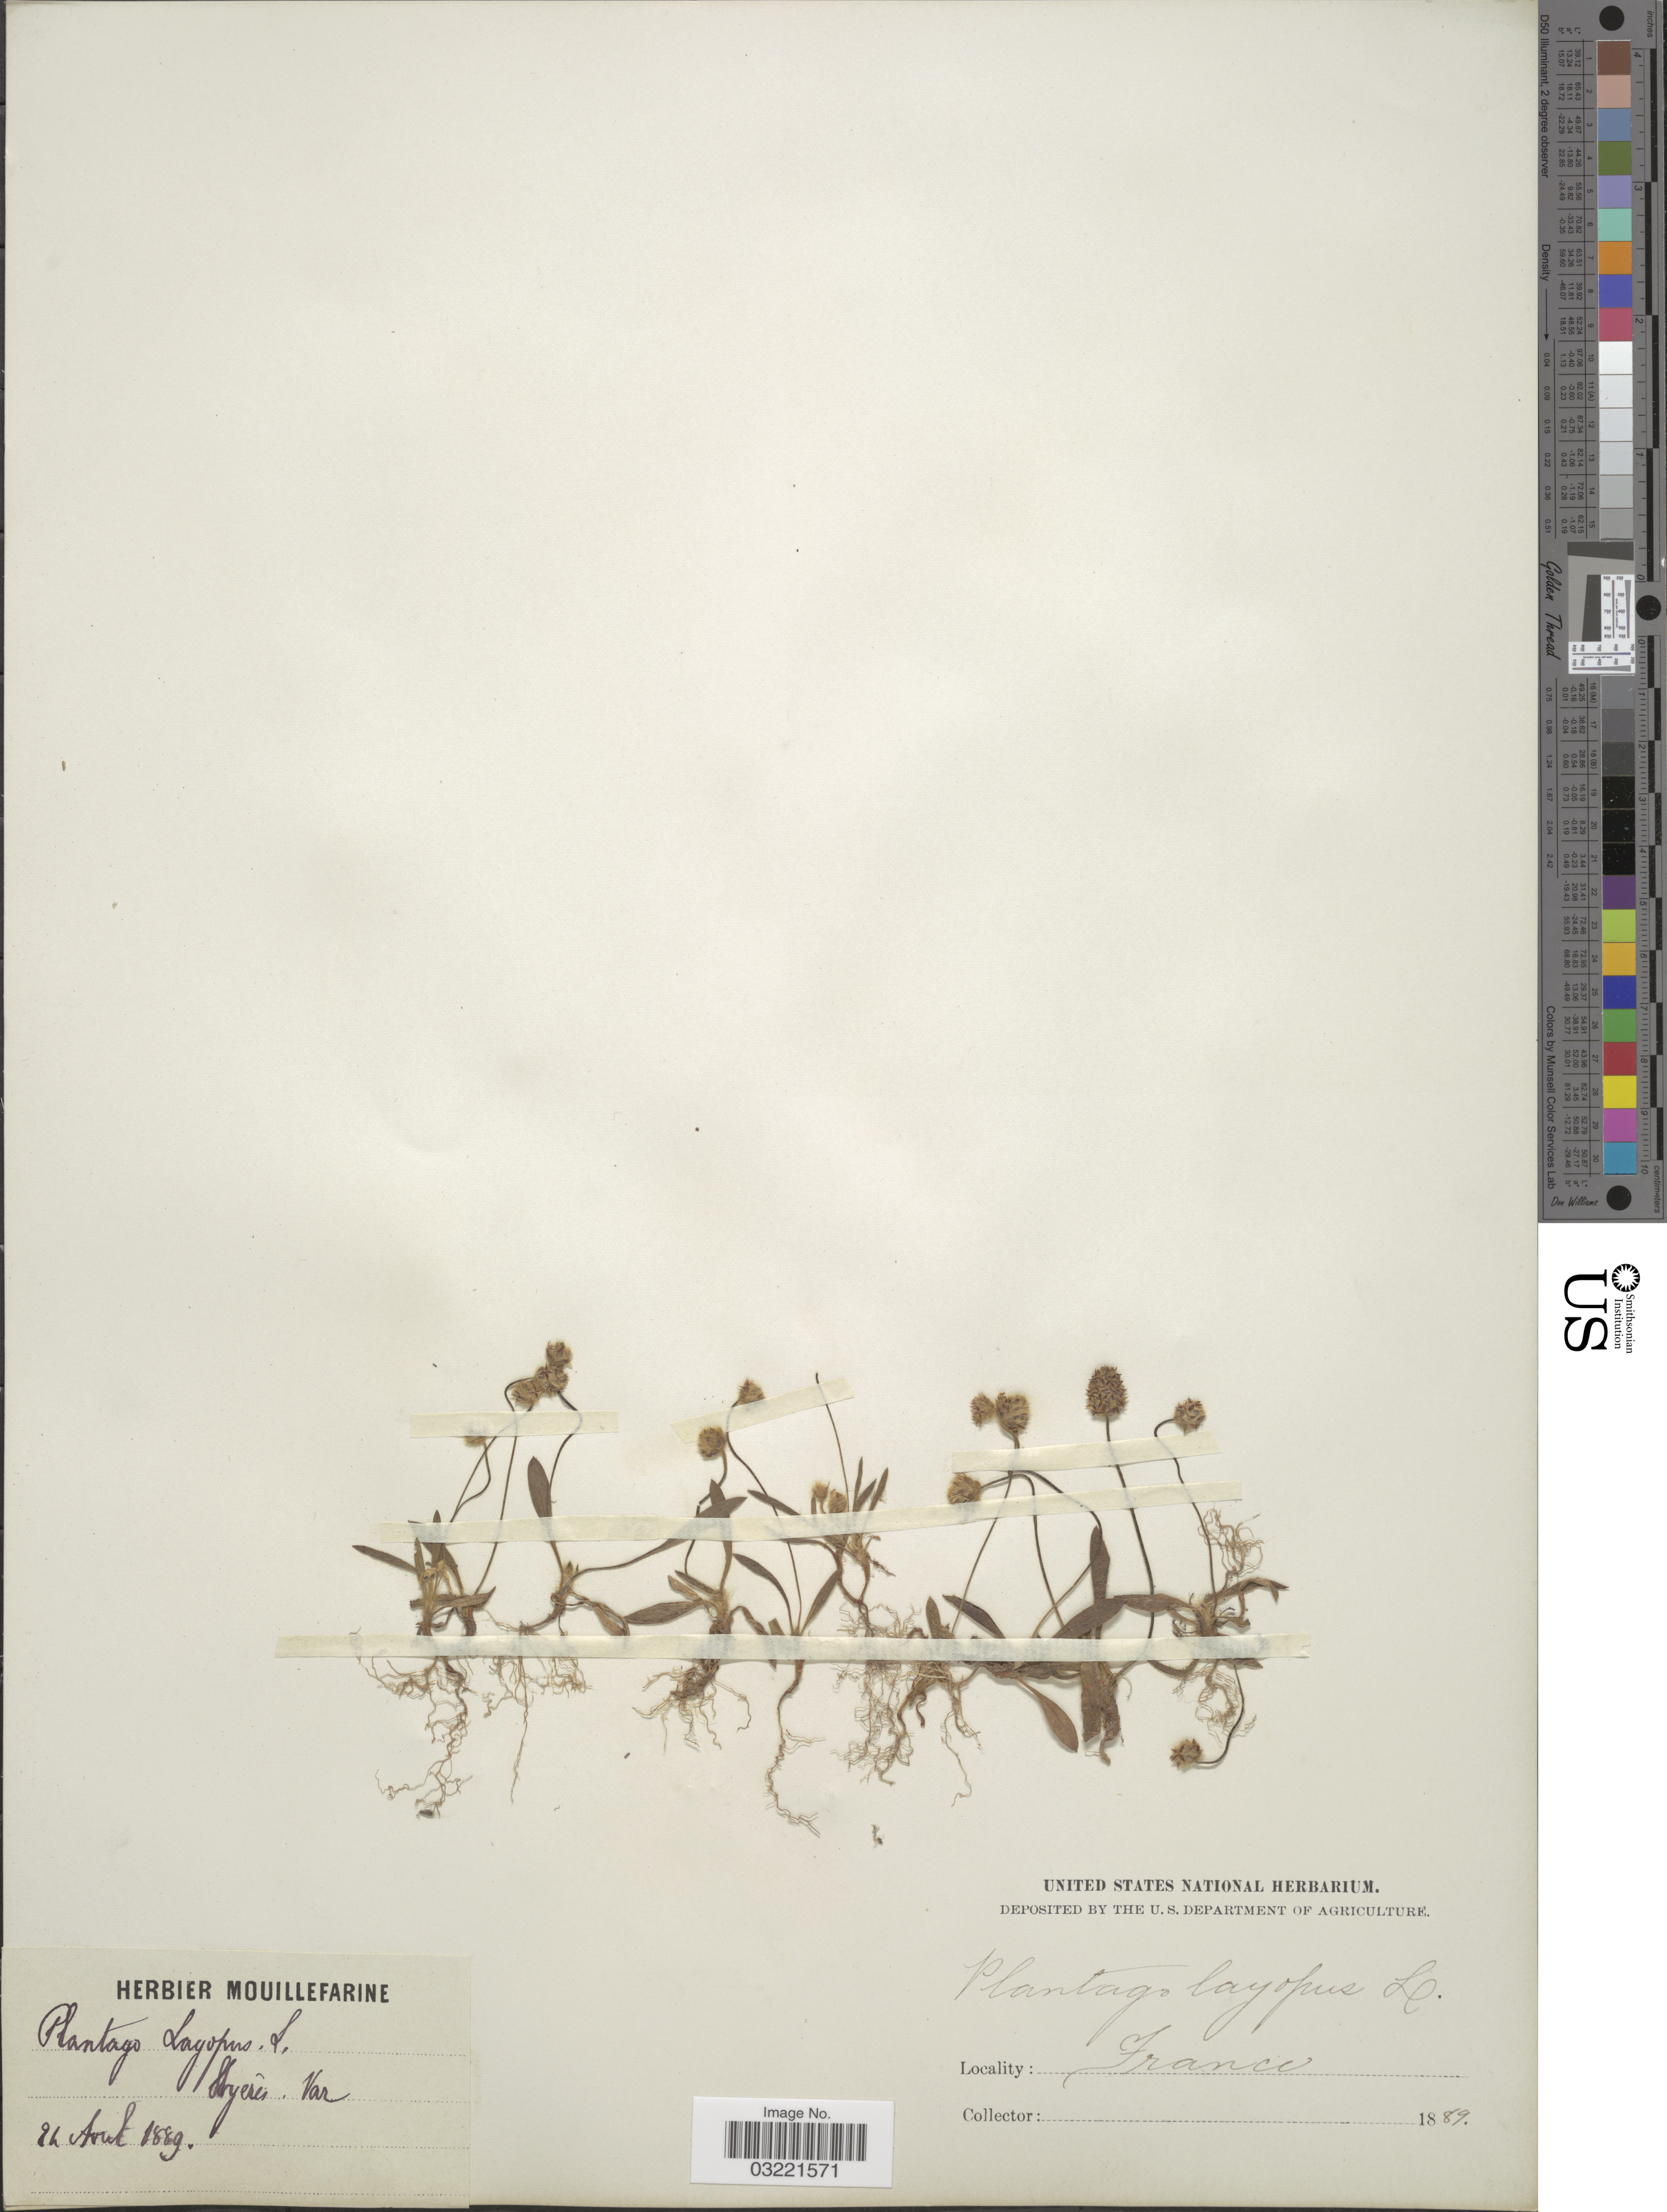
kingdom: Plantae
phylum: Tracheophyta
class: Magnoliopsida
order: Lamiales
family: Plantaginaceae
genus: Plantago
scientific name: Plantago lagopus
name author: L.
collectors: ex herb. Mouillefarine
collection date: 1889-08-24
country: France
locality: Hyerès.